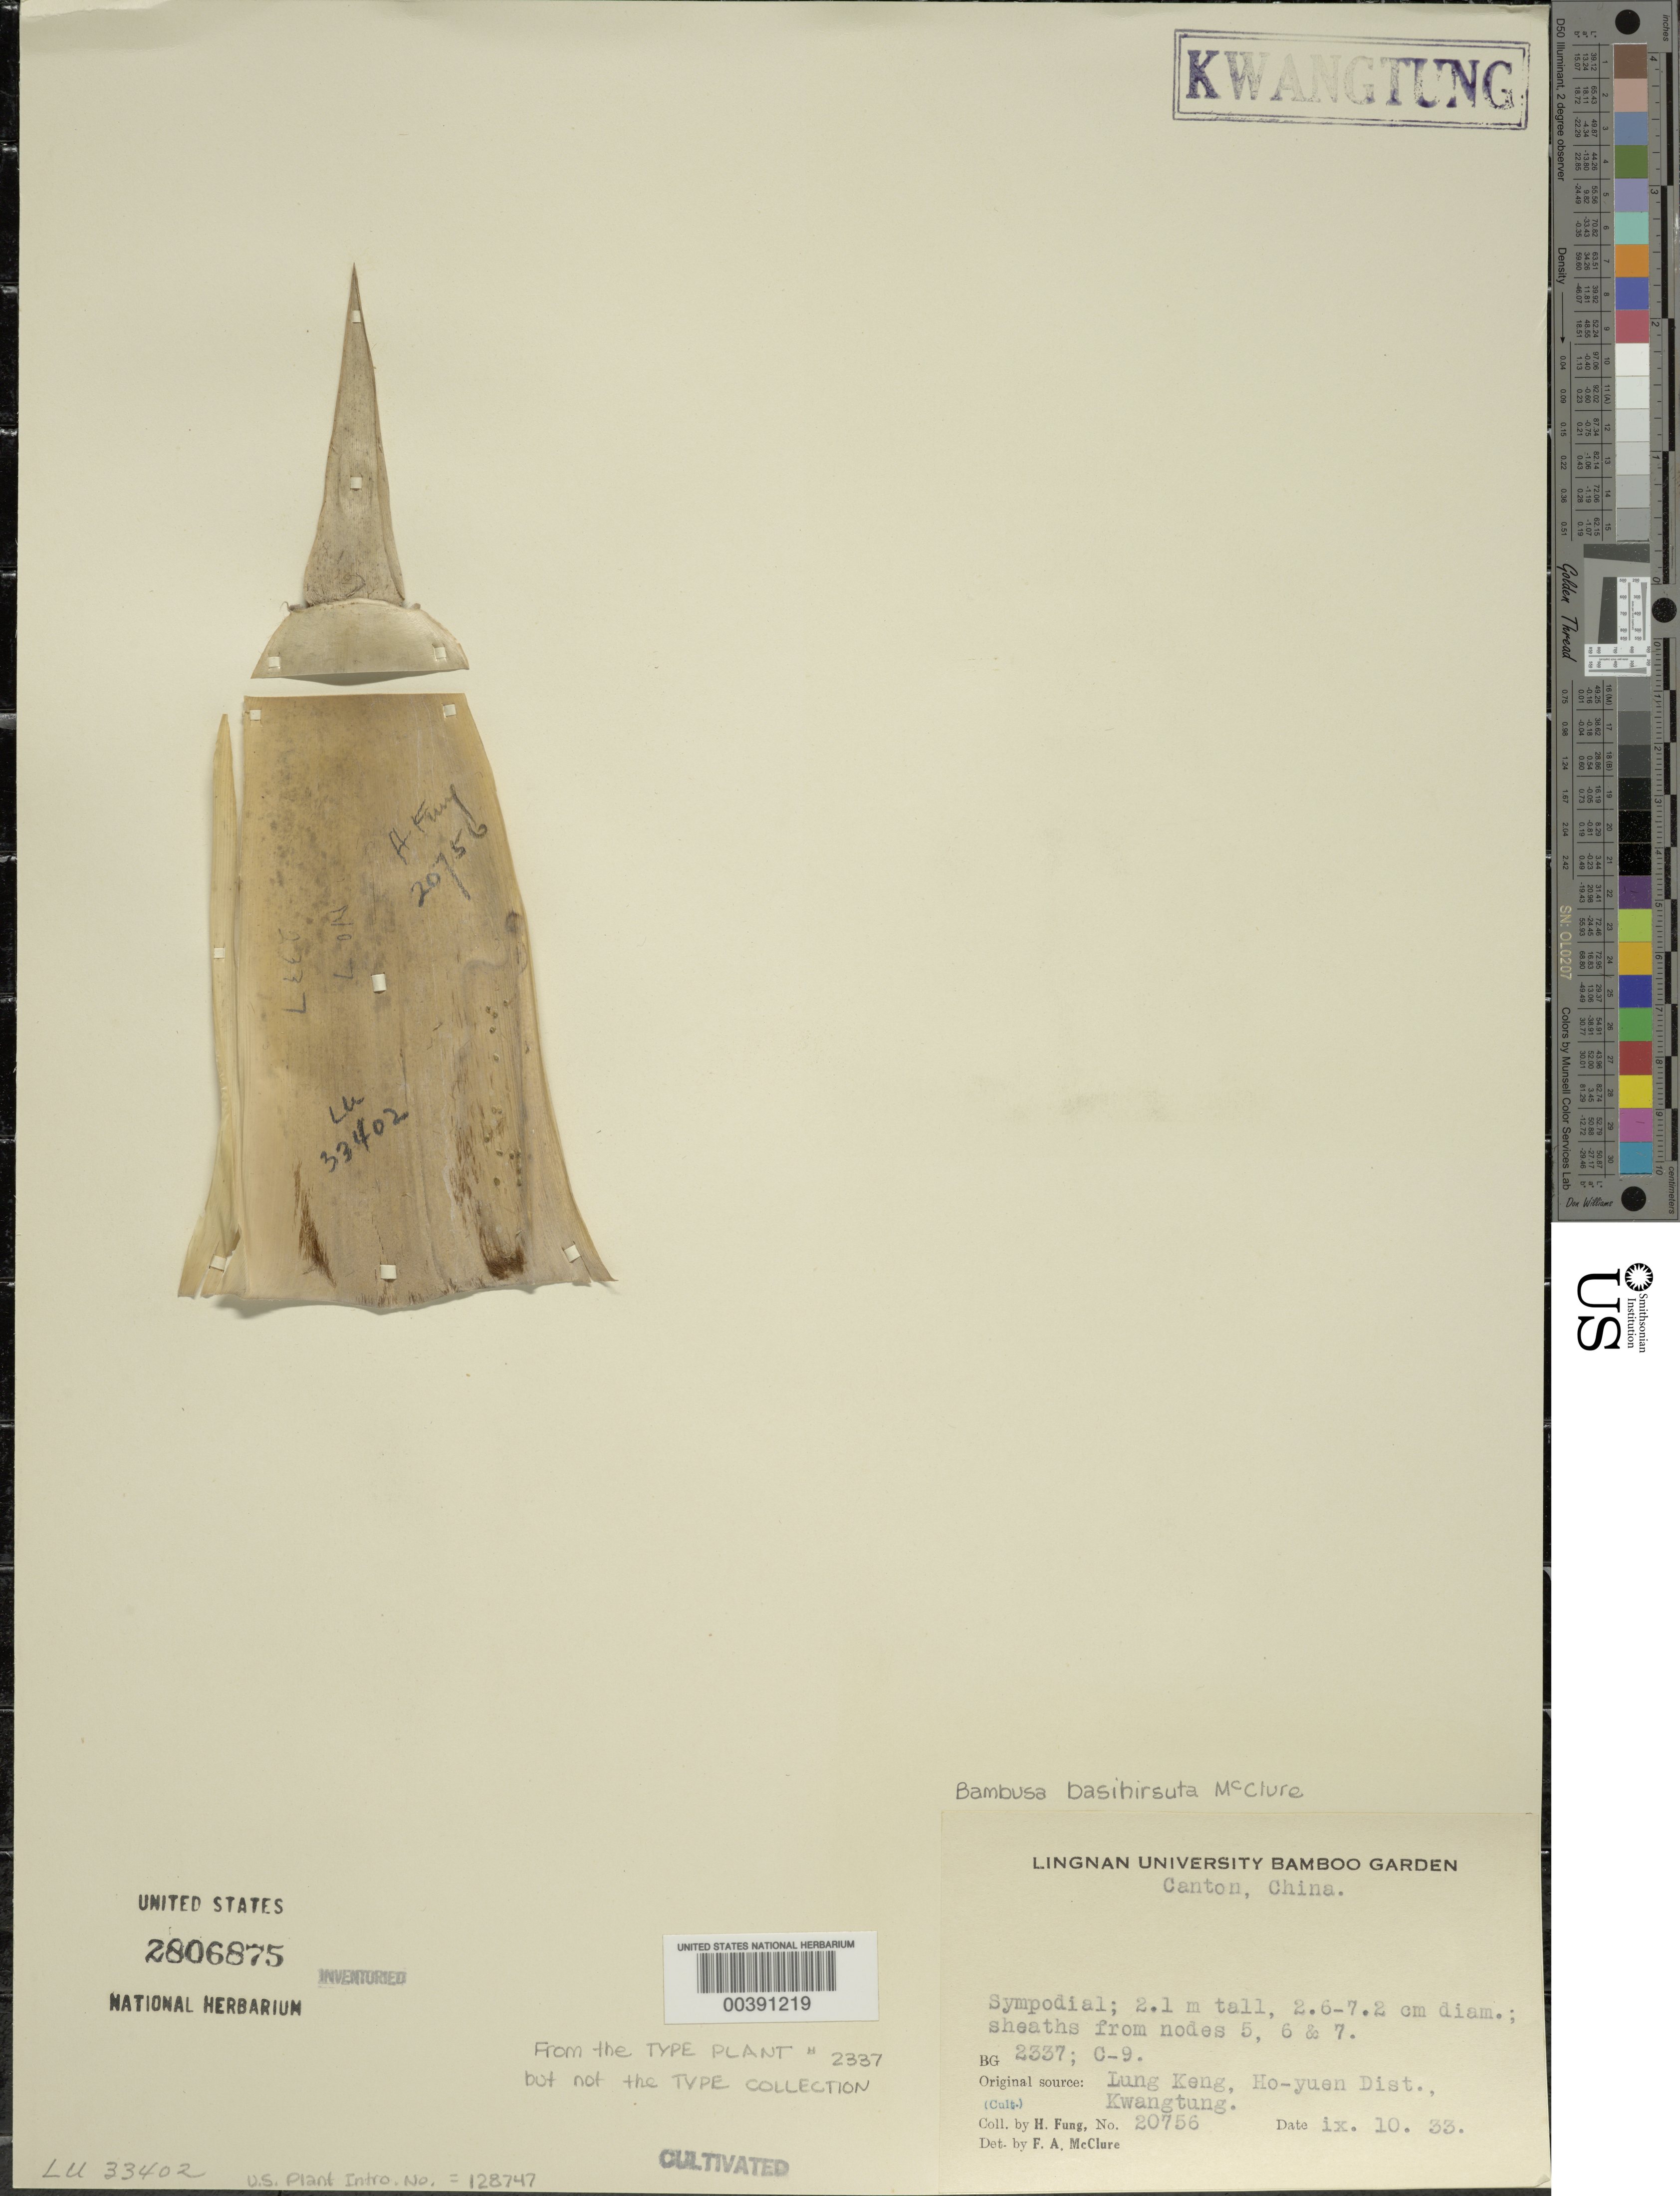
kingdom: Plantae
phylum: Tracheophyta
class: Liliopsida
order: Poales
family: Poaceae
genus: Bambusa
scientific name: Bambusa basihirsuta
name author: McClure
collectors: H. L. Fung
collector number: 20756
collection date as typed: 10 Sep 1933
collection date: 1933-09-10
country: China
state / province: Guangdong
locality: Lung keng, ho-yuen dist.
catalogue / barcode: US 2806875